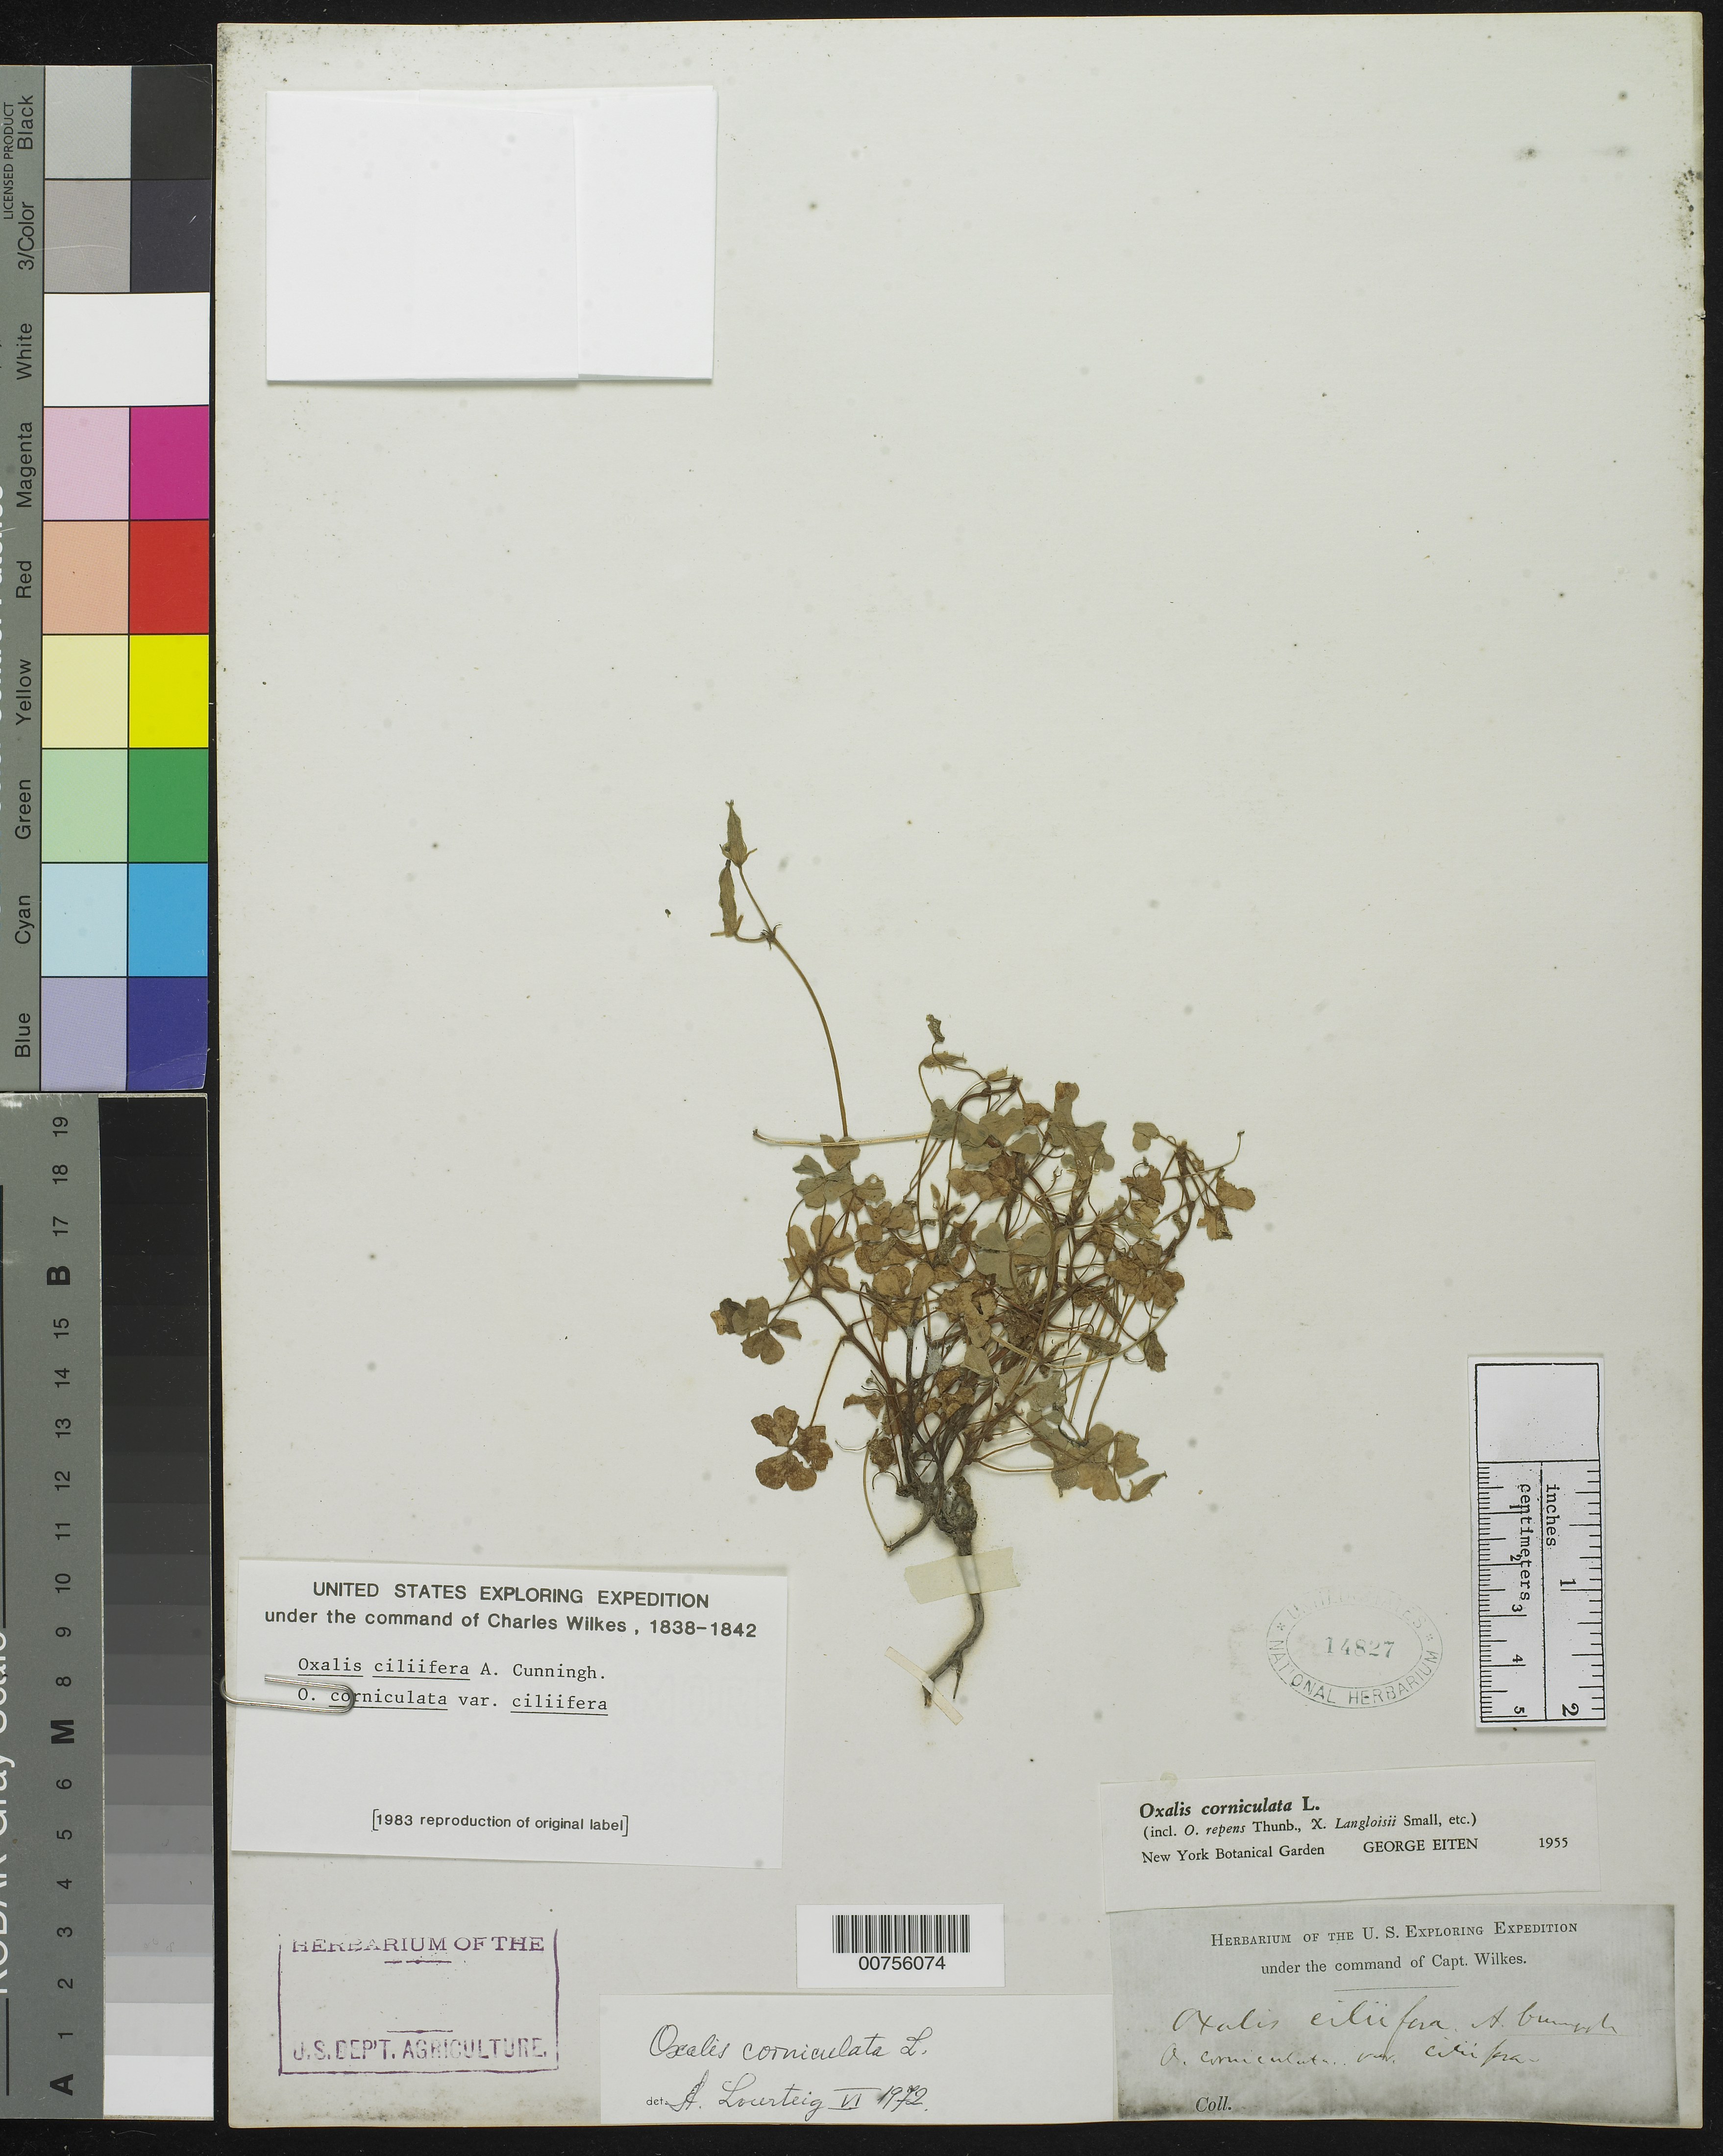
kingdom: Plantae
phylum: Tracheophyta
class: Magnoliopsida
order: Oxalidales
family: Oxalidaceae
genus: Oxalis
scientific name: Oxalis corniculata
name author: L.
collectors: Wilkes Explor. Exped.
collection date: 1838/1842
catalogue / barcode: US 14827